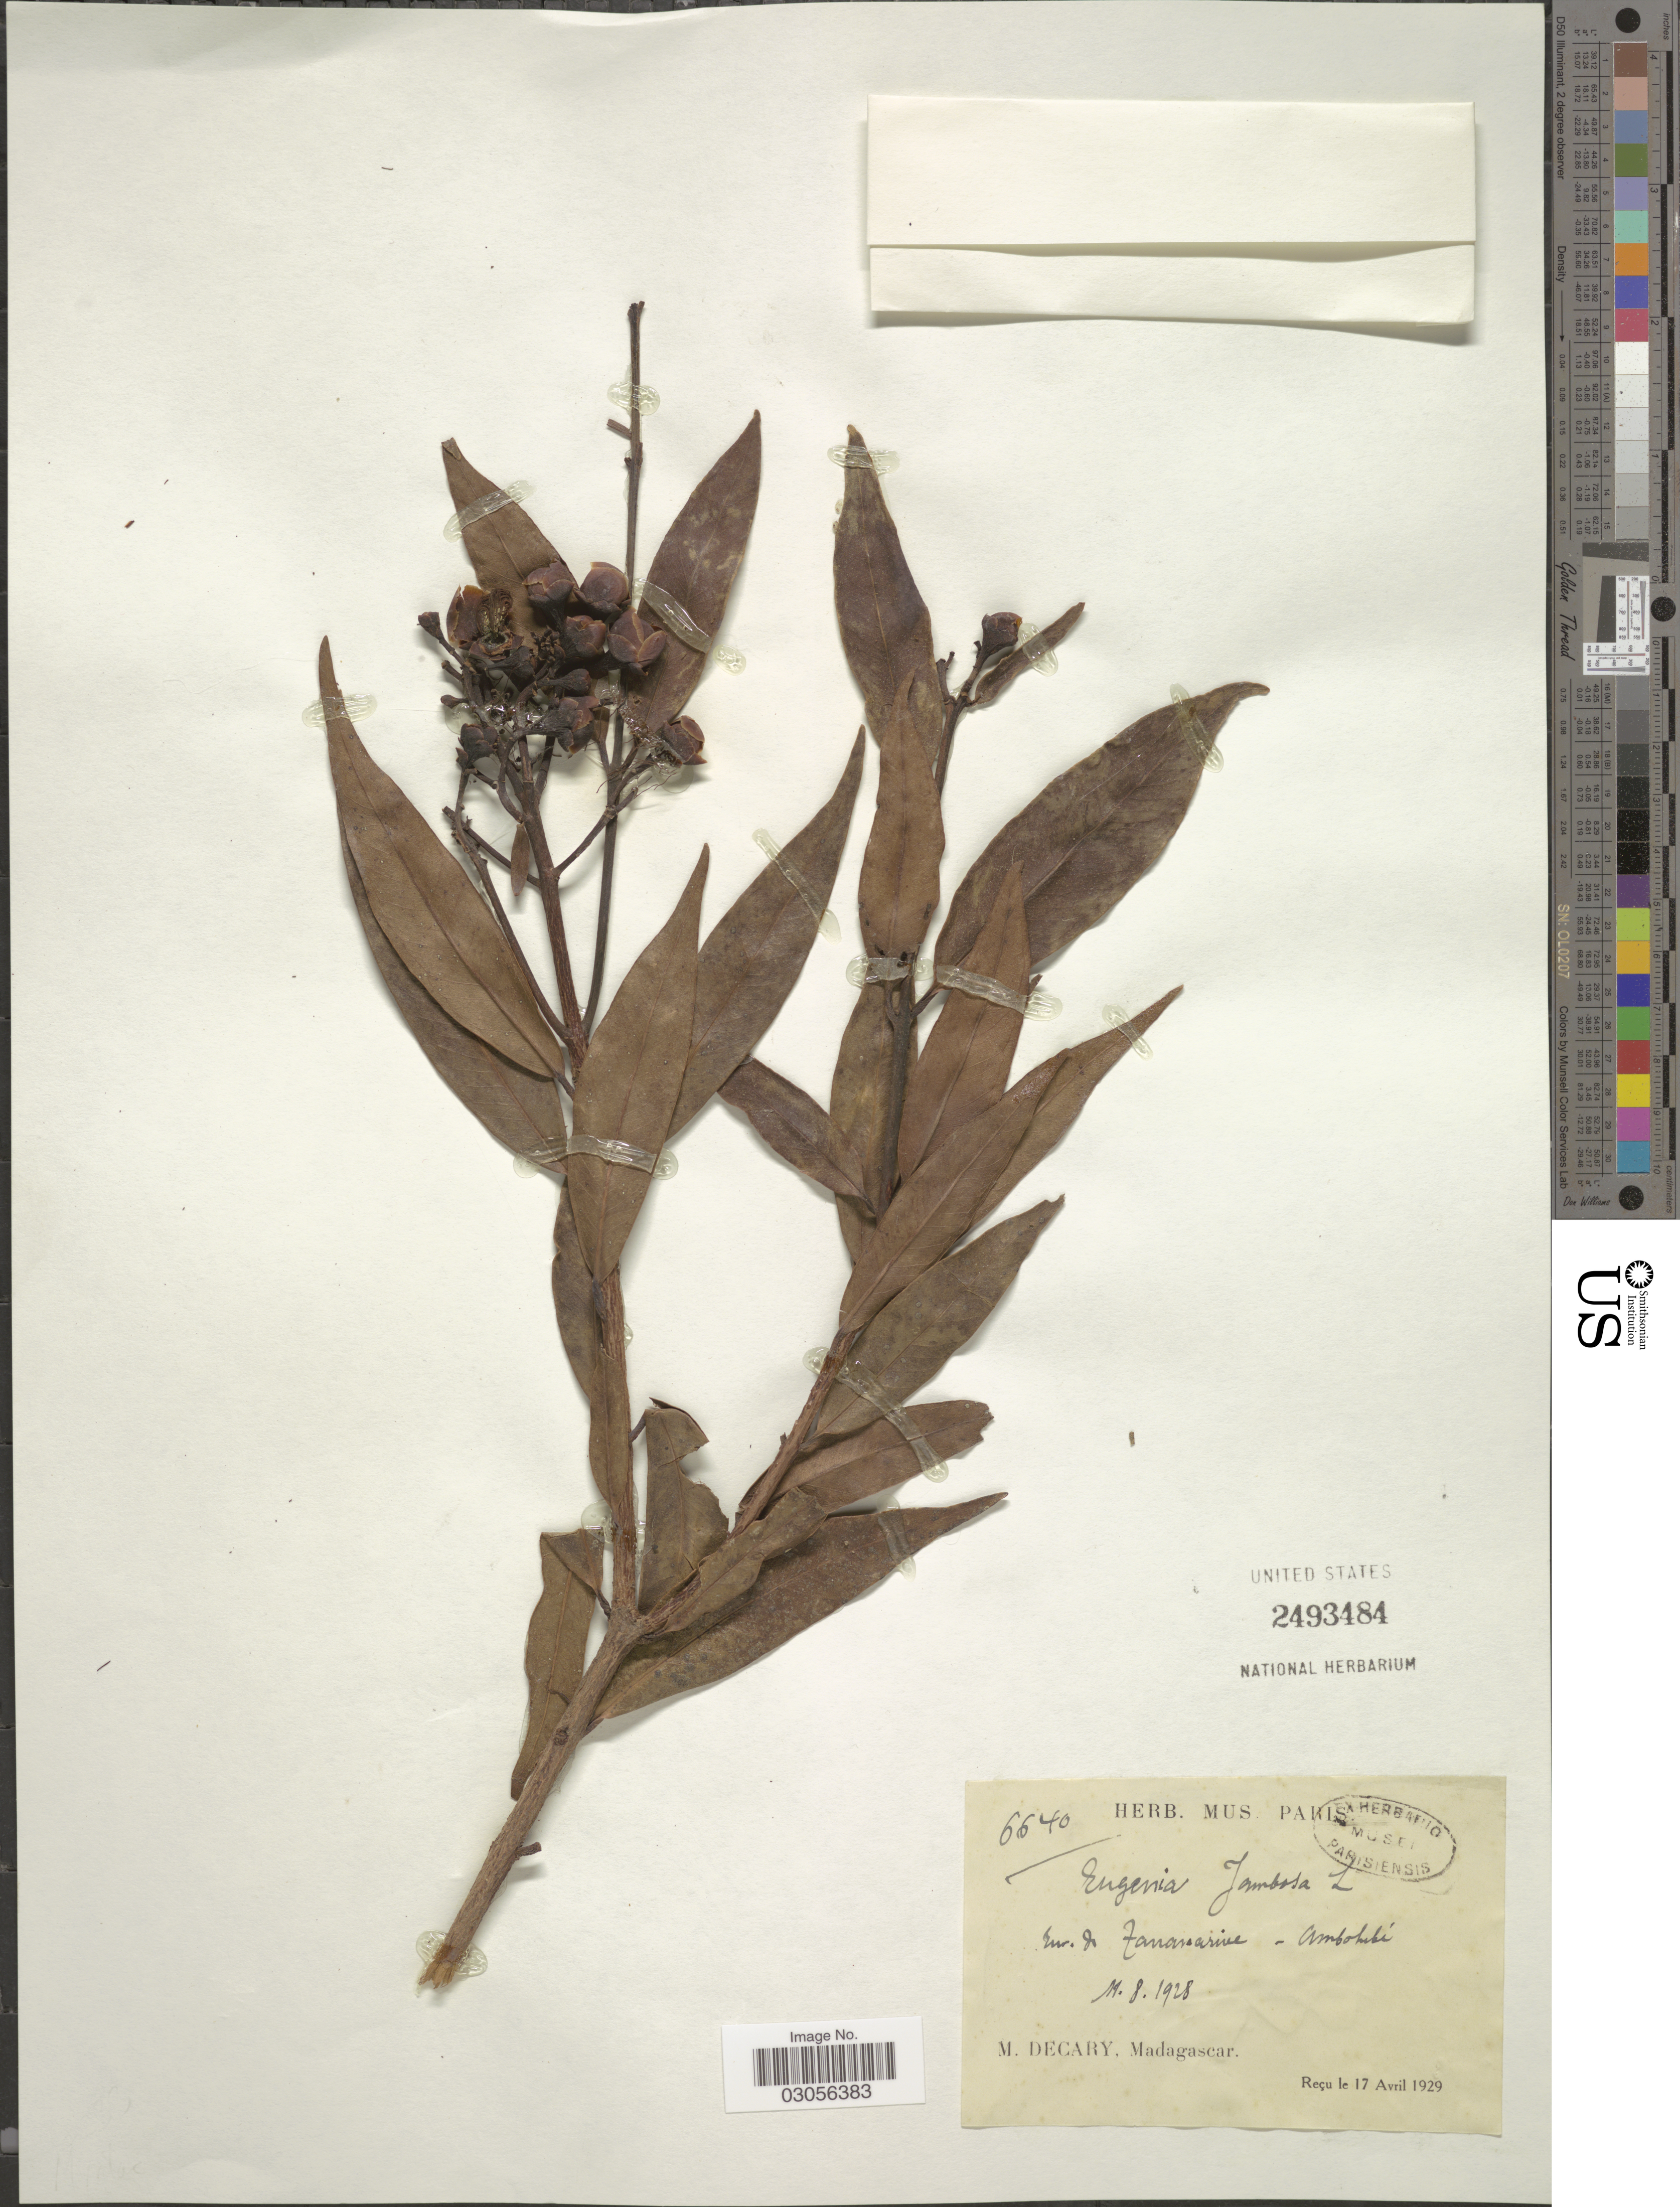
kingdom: Plantae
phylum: Tracheophyta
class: Magnoliopsida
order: Myrtales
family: Myrtaceae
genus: Syzygium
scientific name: Syzygium jambos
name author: (L.) Alston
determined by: Labat, J.-N.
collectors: R. Decary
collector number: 6640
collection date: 1928-08-11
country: Madagascar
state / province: Analamanga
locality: Env. de Tananarive [vicinity of Antananarivo] - Ambohibe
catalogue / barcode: US 2493484